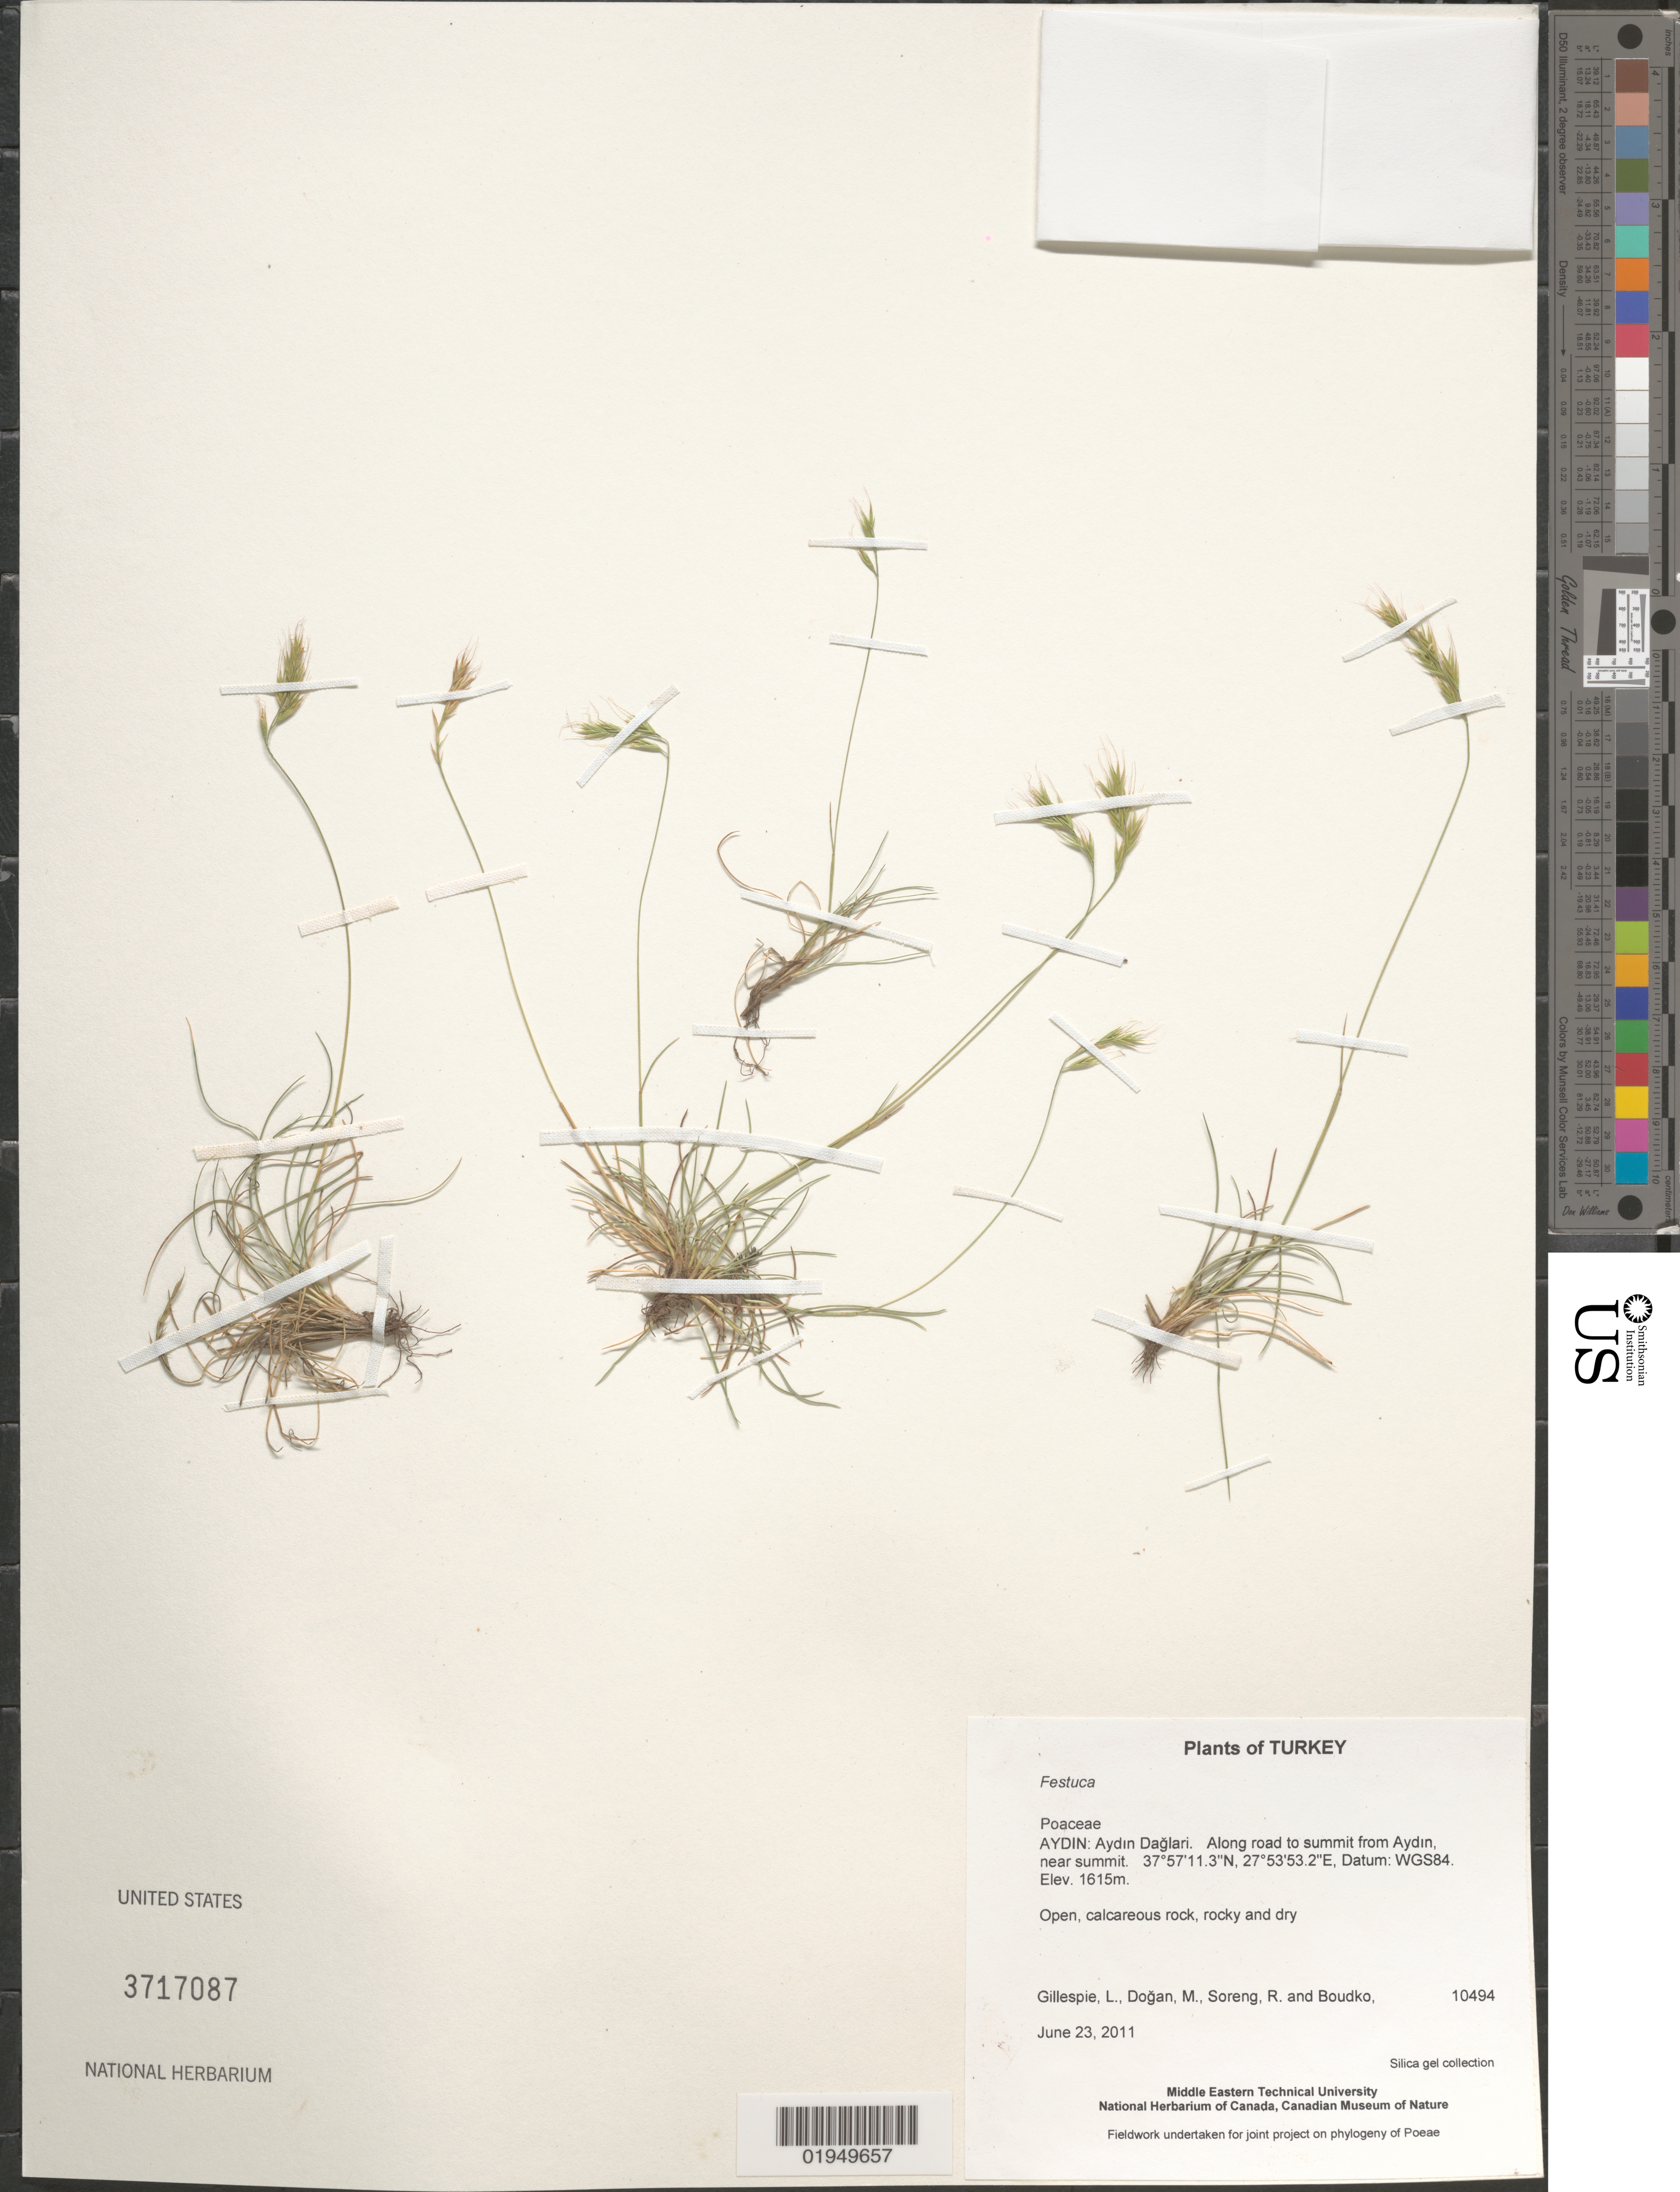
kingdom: Plantae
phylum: Tracheophyta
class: Liliopsida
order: Poales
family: Poaceae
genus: Festuca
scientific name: Festuca sp.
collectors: L. J. Gillespie, M. Doğan, R. J. Soreng & K. Boudko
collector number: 10494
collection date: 2011-06-23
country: Turkey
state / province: Aydin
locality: Aydin Daglari. Along road to summit from Aydin, near summit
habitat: Open, calcareous rock, rocky and dry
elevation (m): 1615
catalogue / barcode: US 3717087